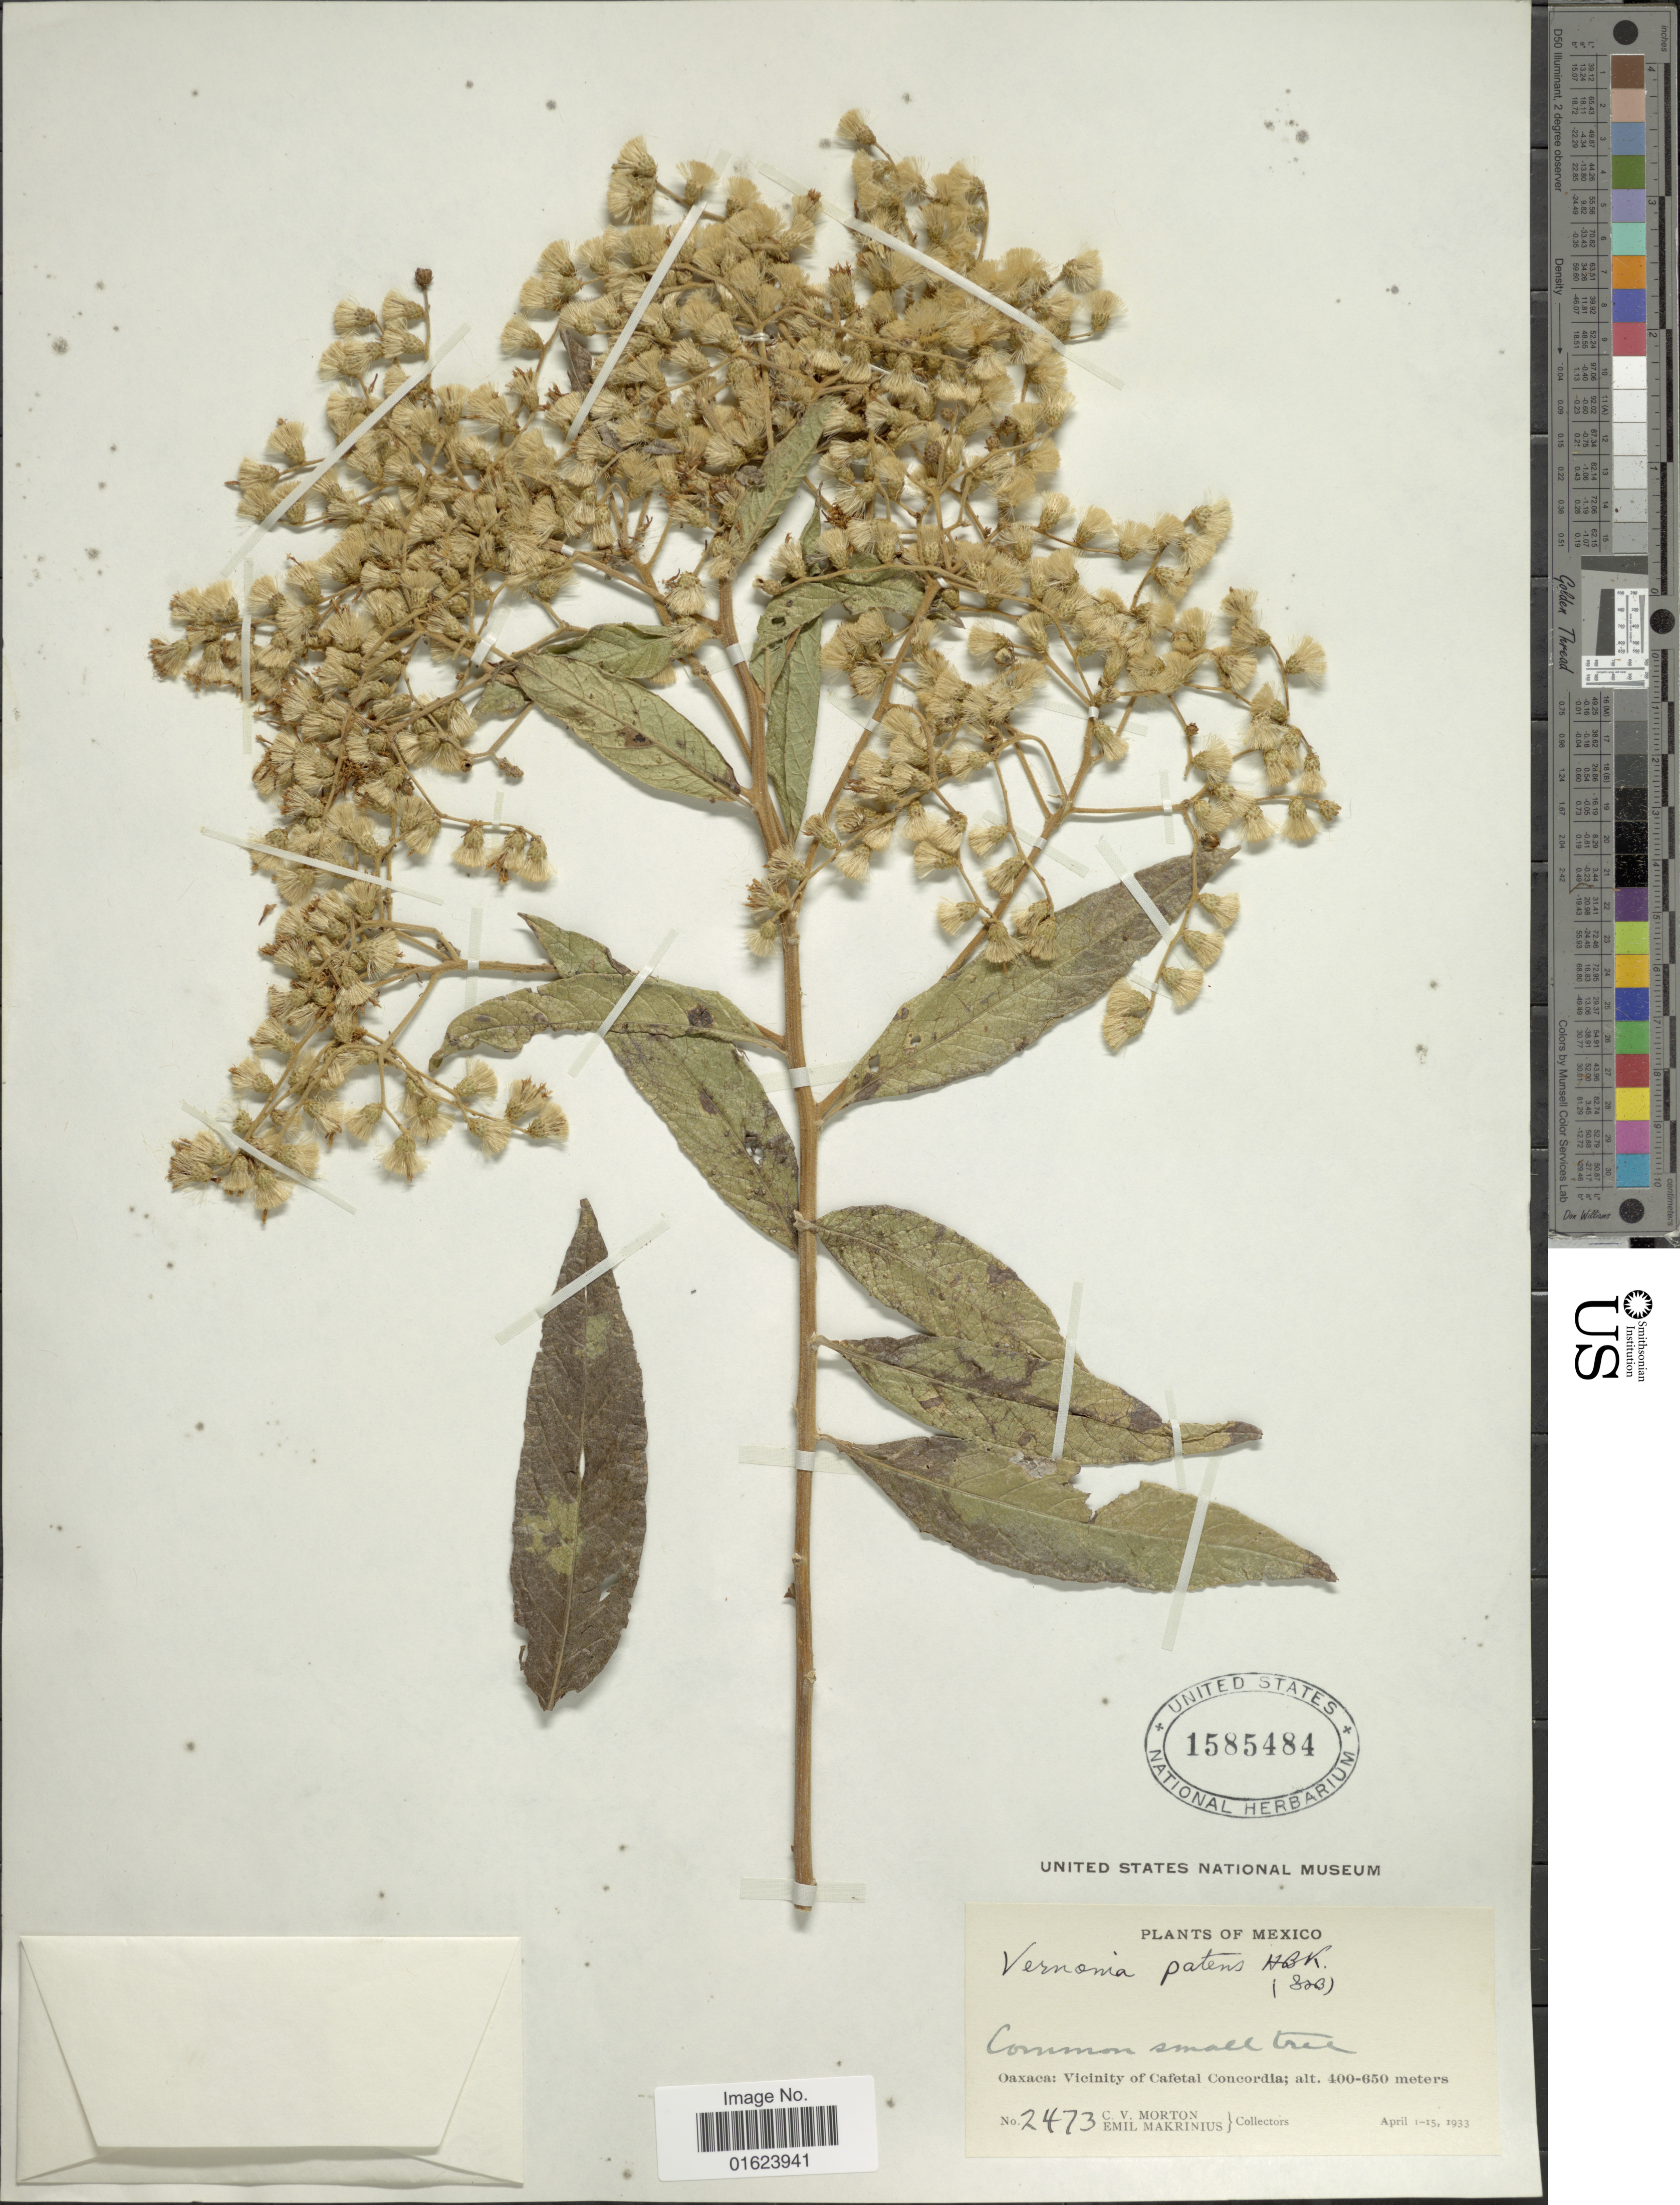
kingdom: Plantae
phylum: Tracheophyta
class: Magnoliopsida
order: Asterales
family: Asteraceae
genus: Vernonanthura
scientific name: Vernonanthura patens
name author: (Kunth) H. Rob.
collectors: C. V. Morton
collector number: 2473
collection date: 1933-04-01/1933-04-15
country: Mexico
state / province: Oaxaca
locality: Oaxaca: Vicinity of Cafetal Concordia.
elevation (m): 400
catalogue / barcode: US 1585484